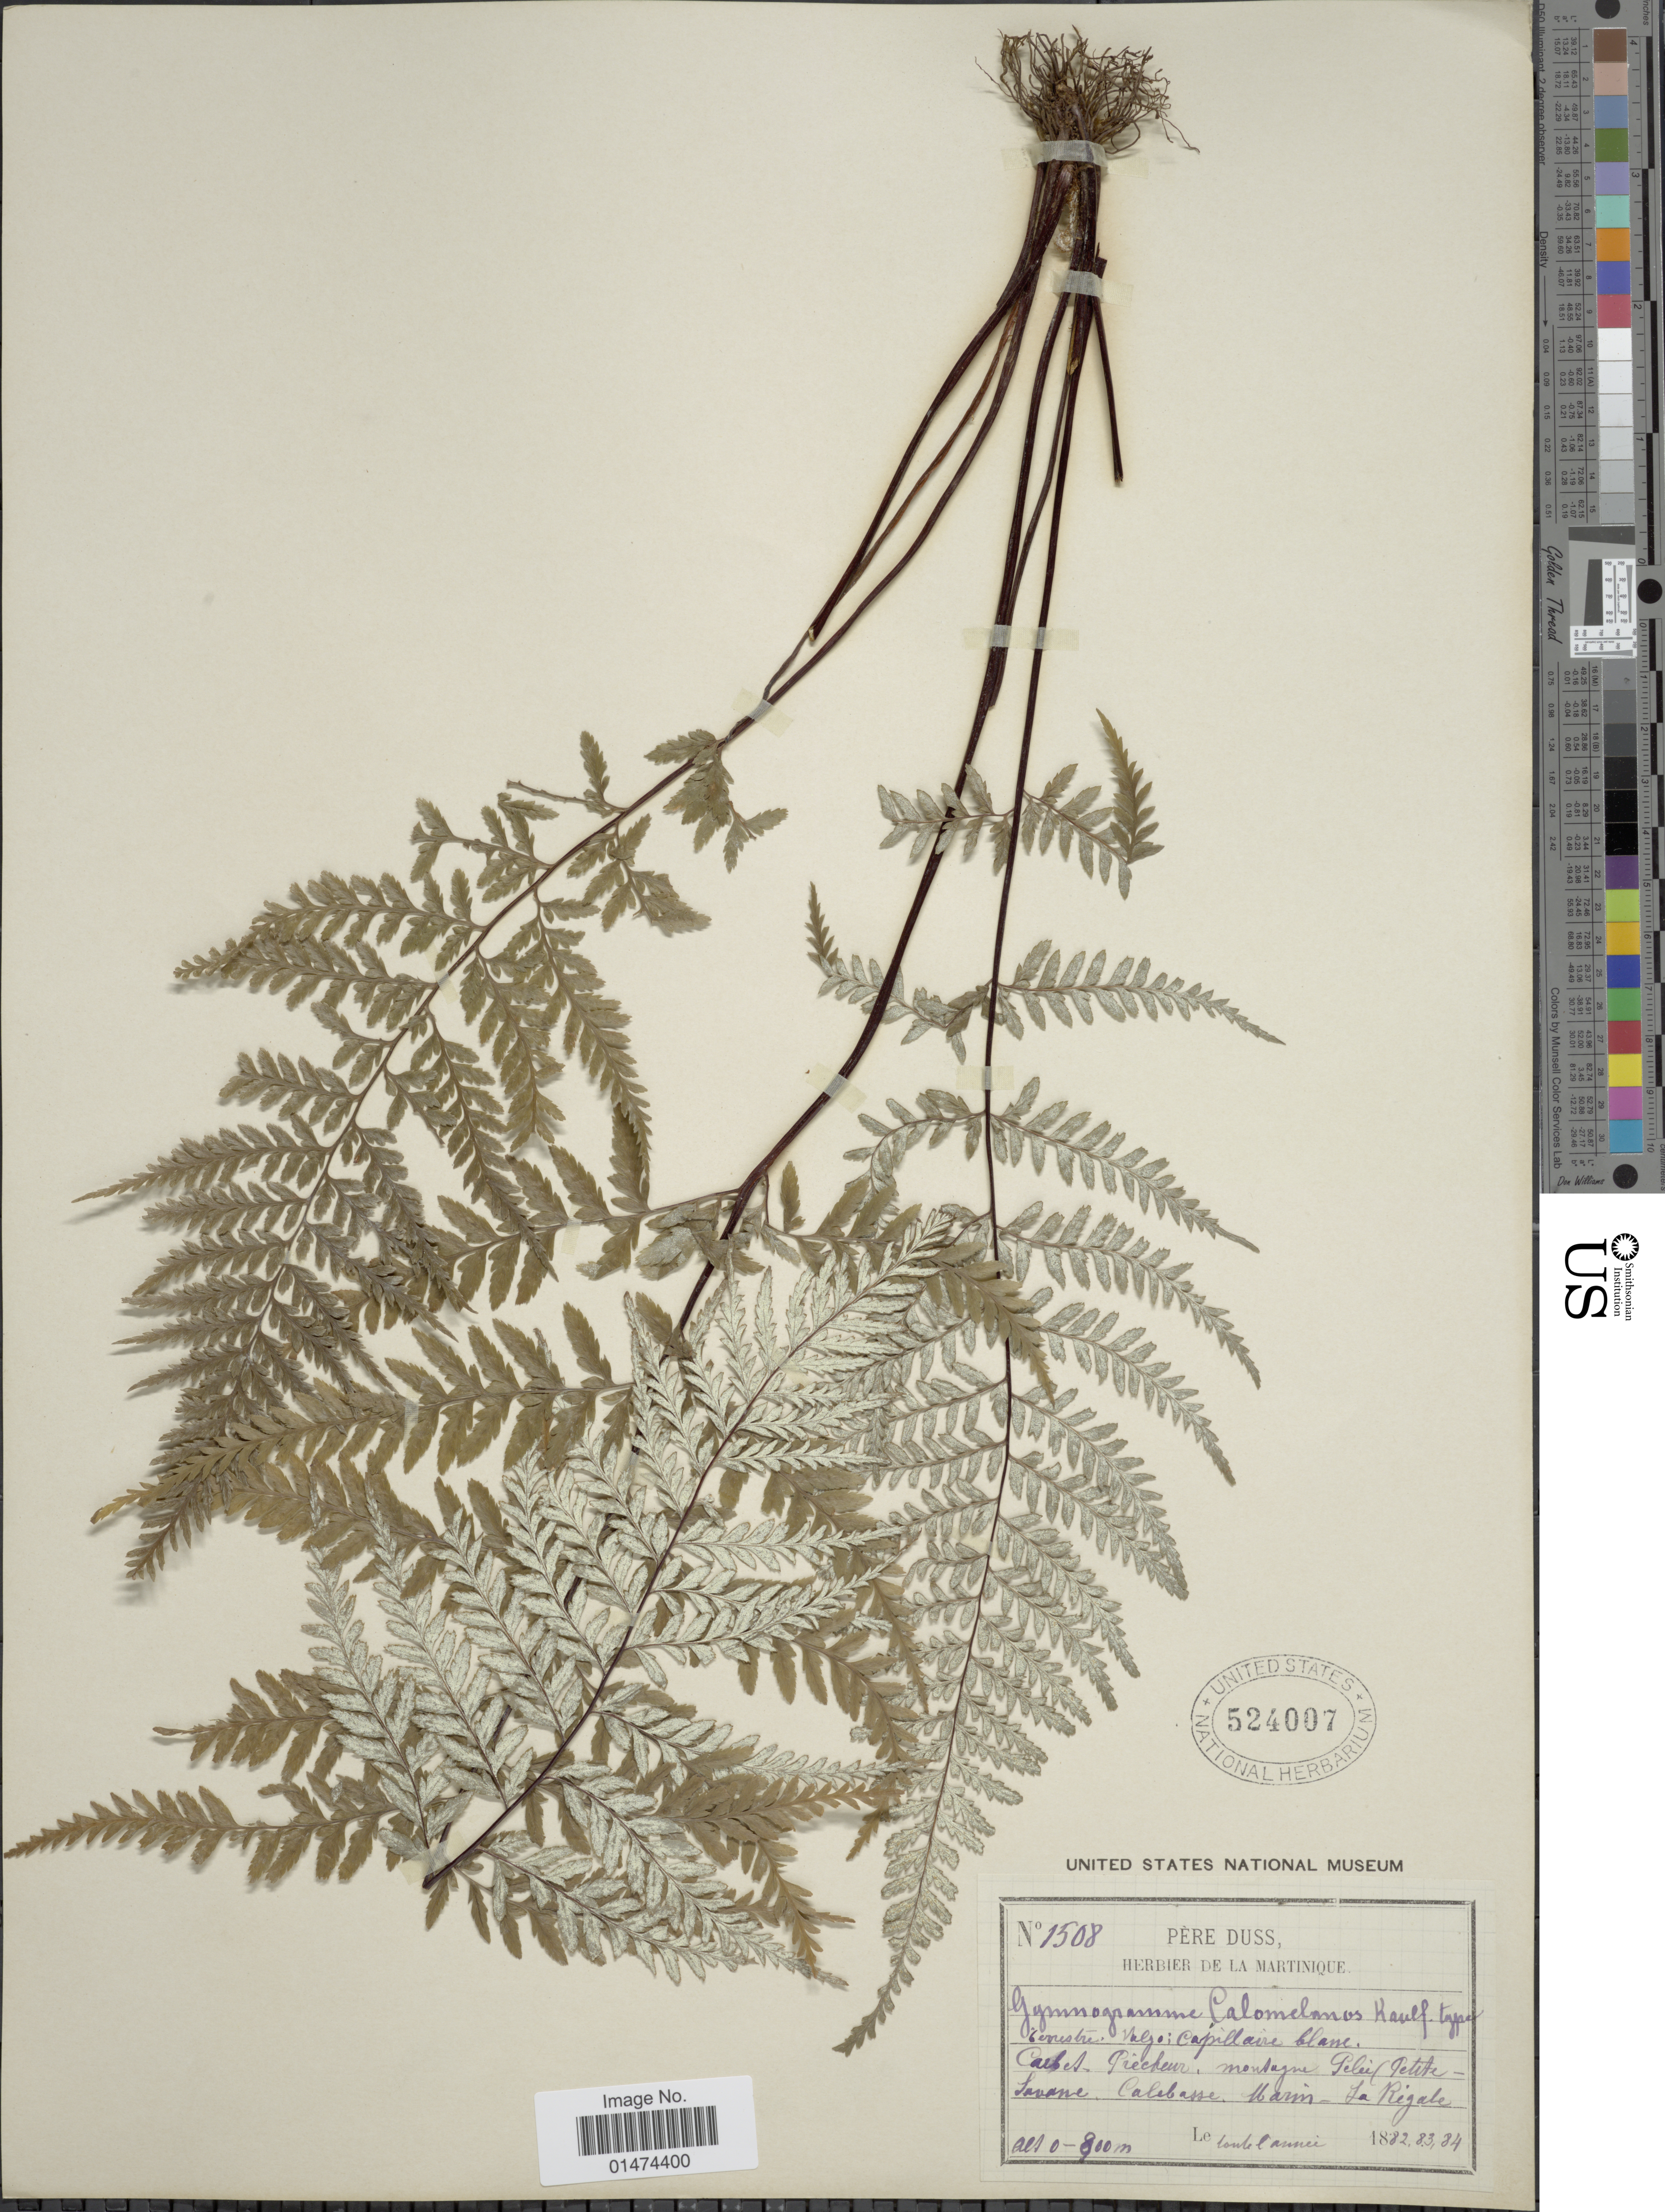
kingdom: Plantae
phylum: Tracheophyta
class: Polypodiopsida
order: Polypodiales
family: Pteridaceae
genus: Pityrogramma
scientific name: Pityrogramma calomelanos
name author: (L.) Link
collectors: Père Duss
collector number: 1508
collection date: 1882/1884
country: Martinique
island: Martinique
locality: Carbet Precheur, Montagne Pelée (Petite Savane) Calebasse, Marin - La Regale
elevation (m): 0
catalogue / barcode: US 524007